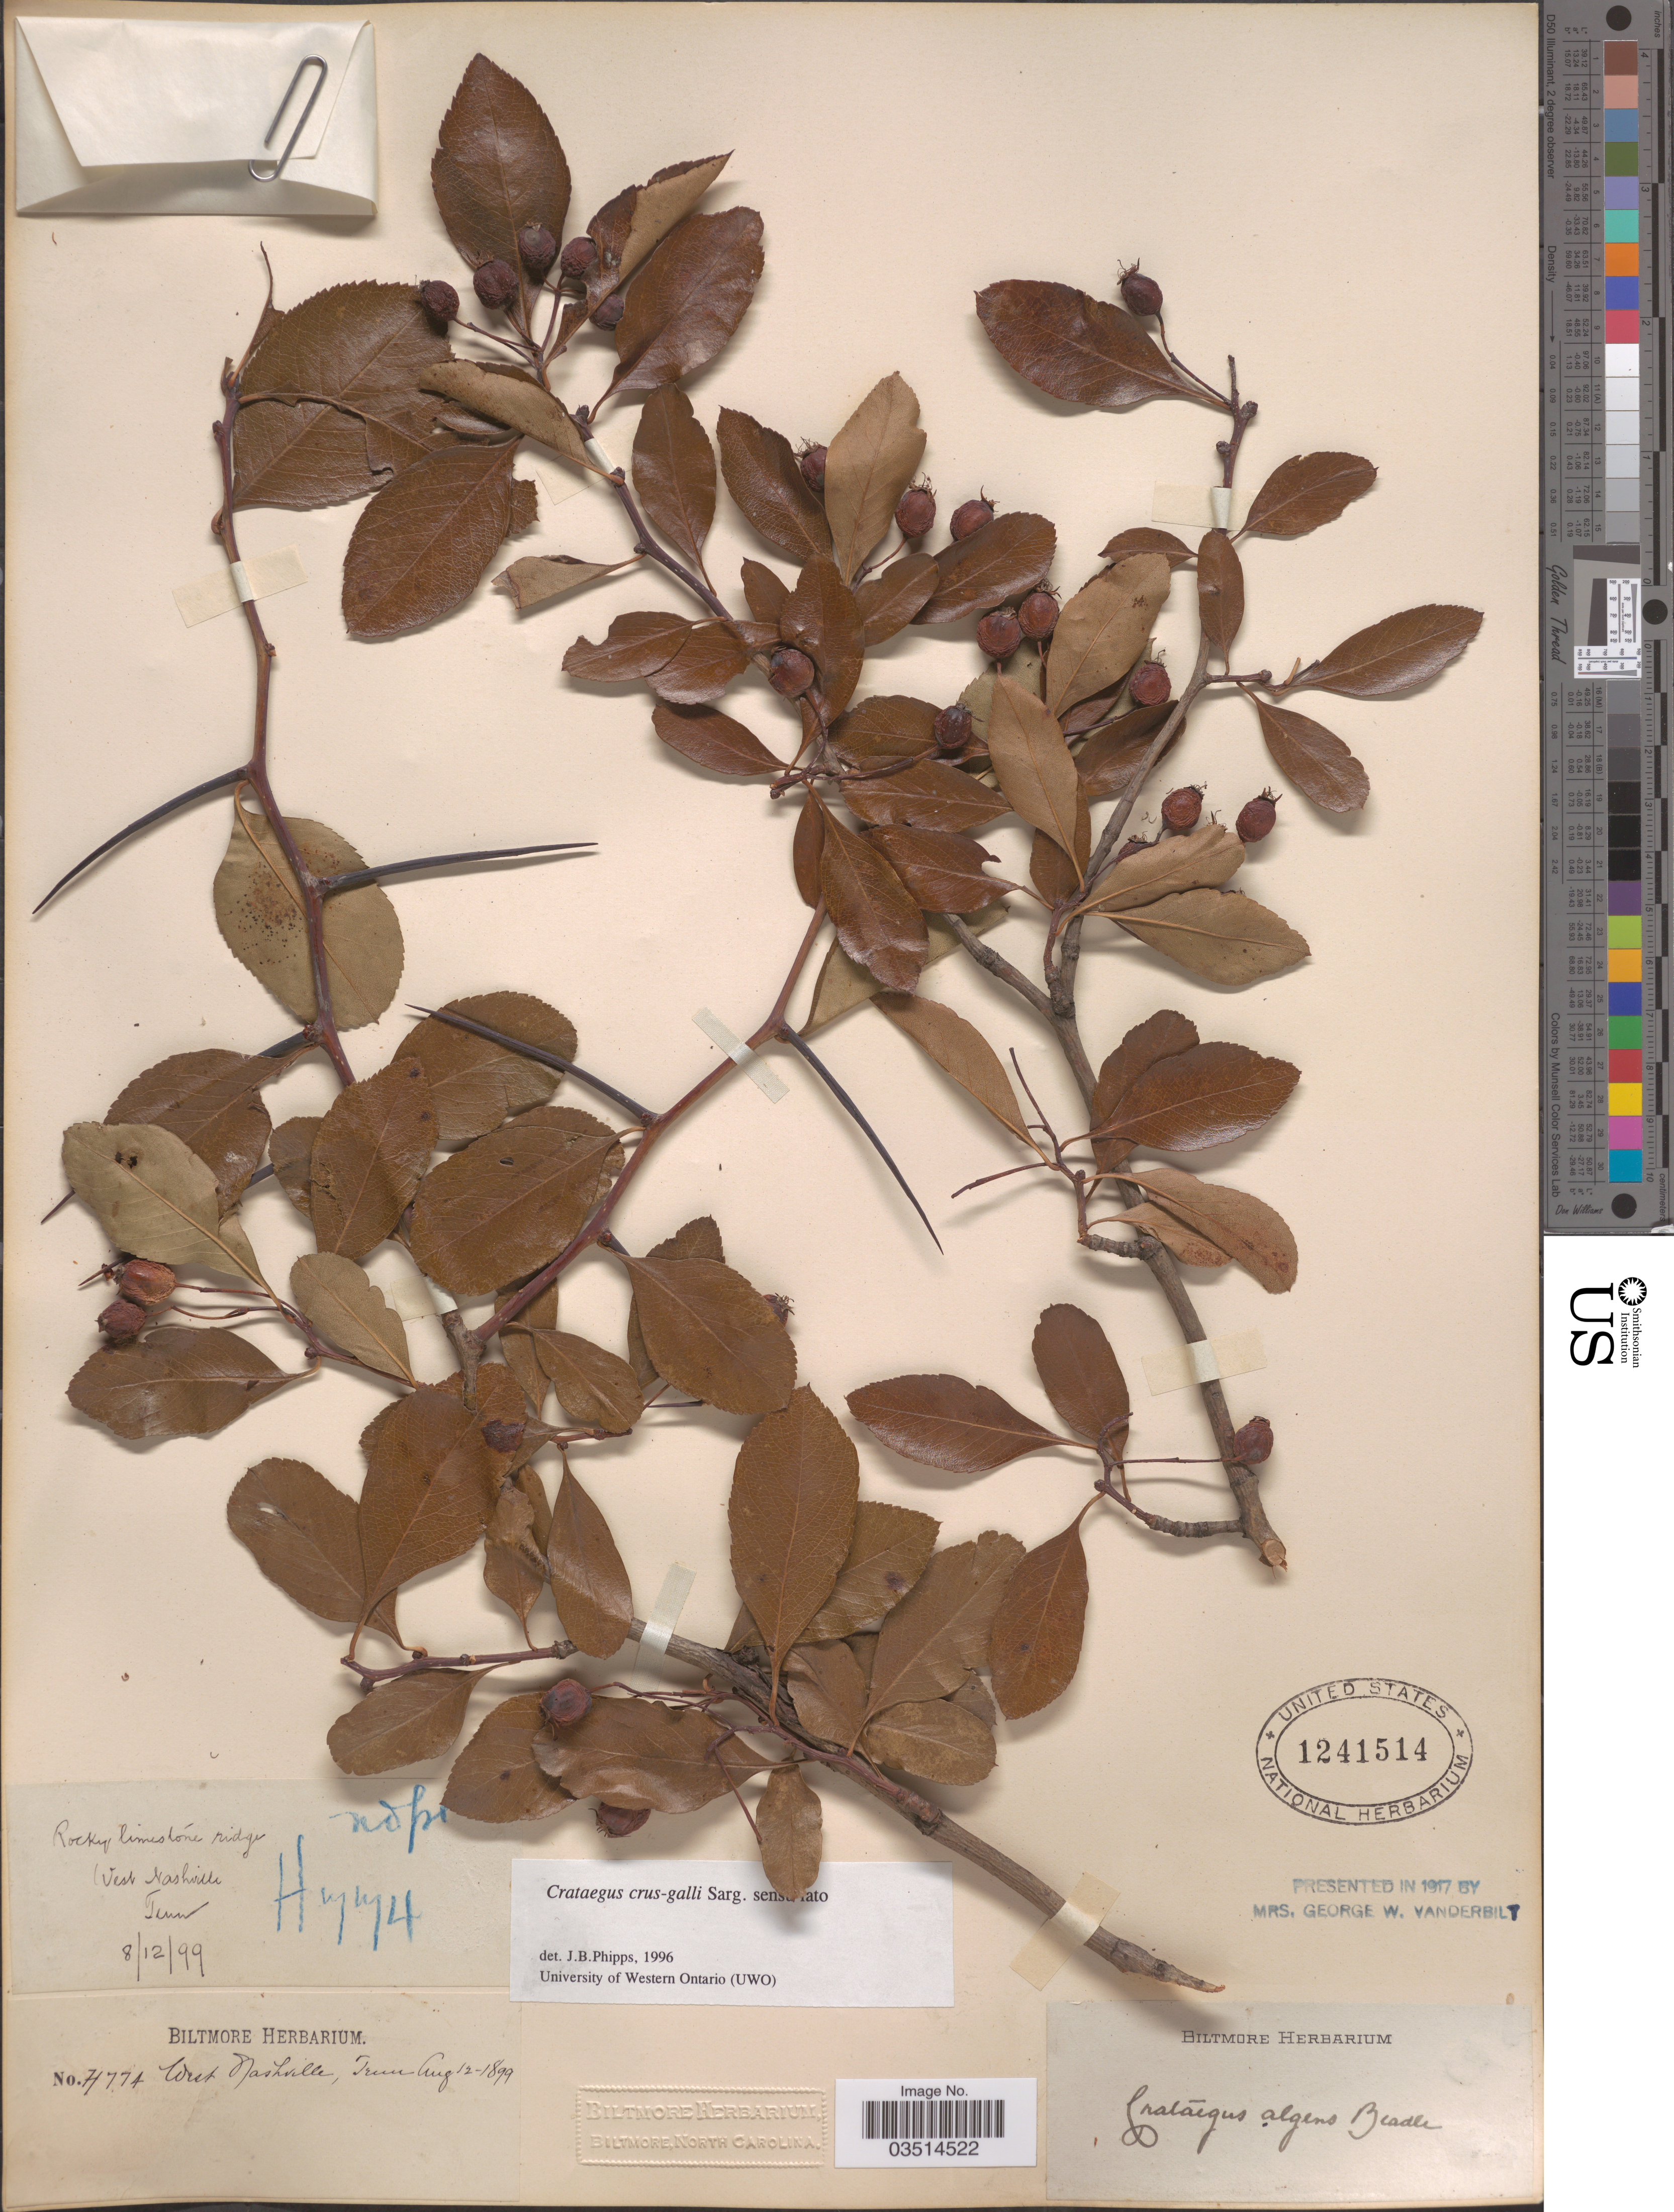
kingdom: Plantae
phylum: Tracheophyta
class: Magnoliopsida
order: Rosales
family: Rosaceae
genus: Crataegus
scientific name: Crataegus crus-galli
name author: L.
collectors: ex herb. Biltmore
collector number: H774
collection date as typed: Transcribed d/m/y: 12/8/99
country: United States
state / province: Tennessee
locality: West Nashville.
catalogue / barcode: US 1241514